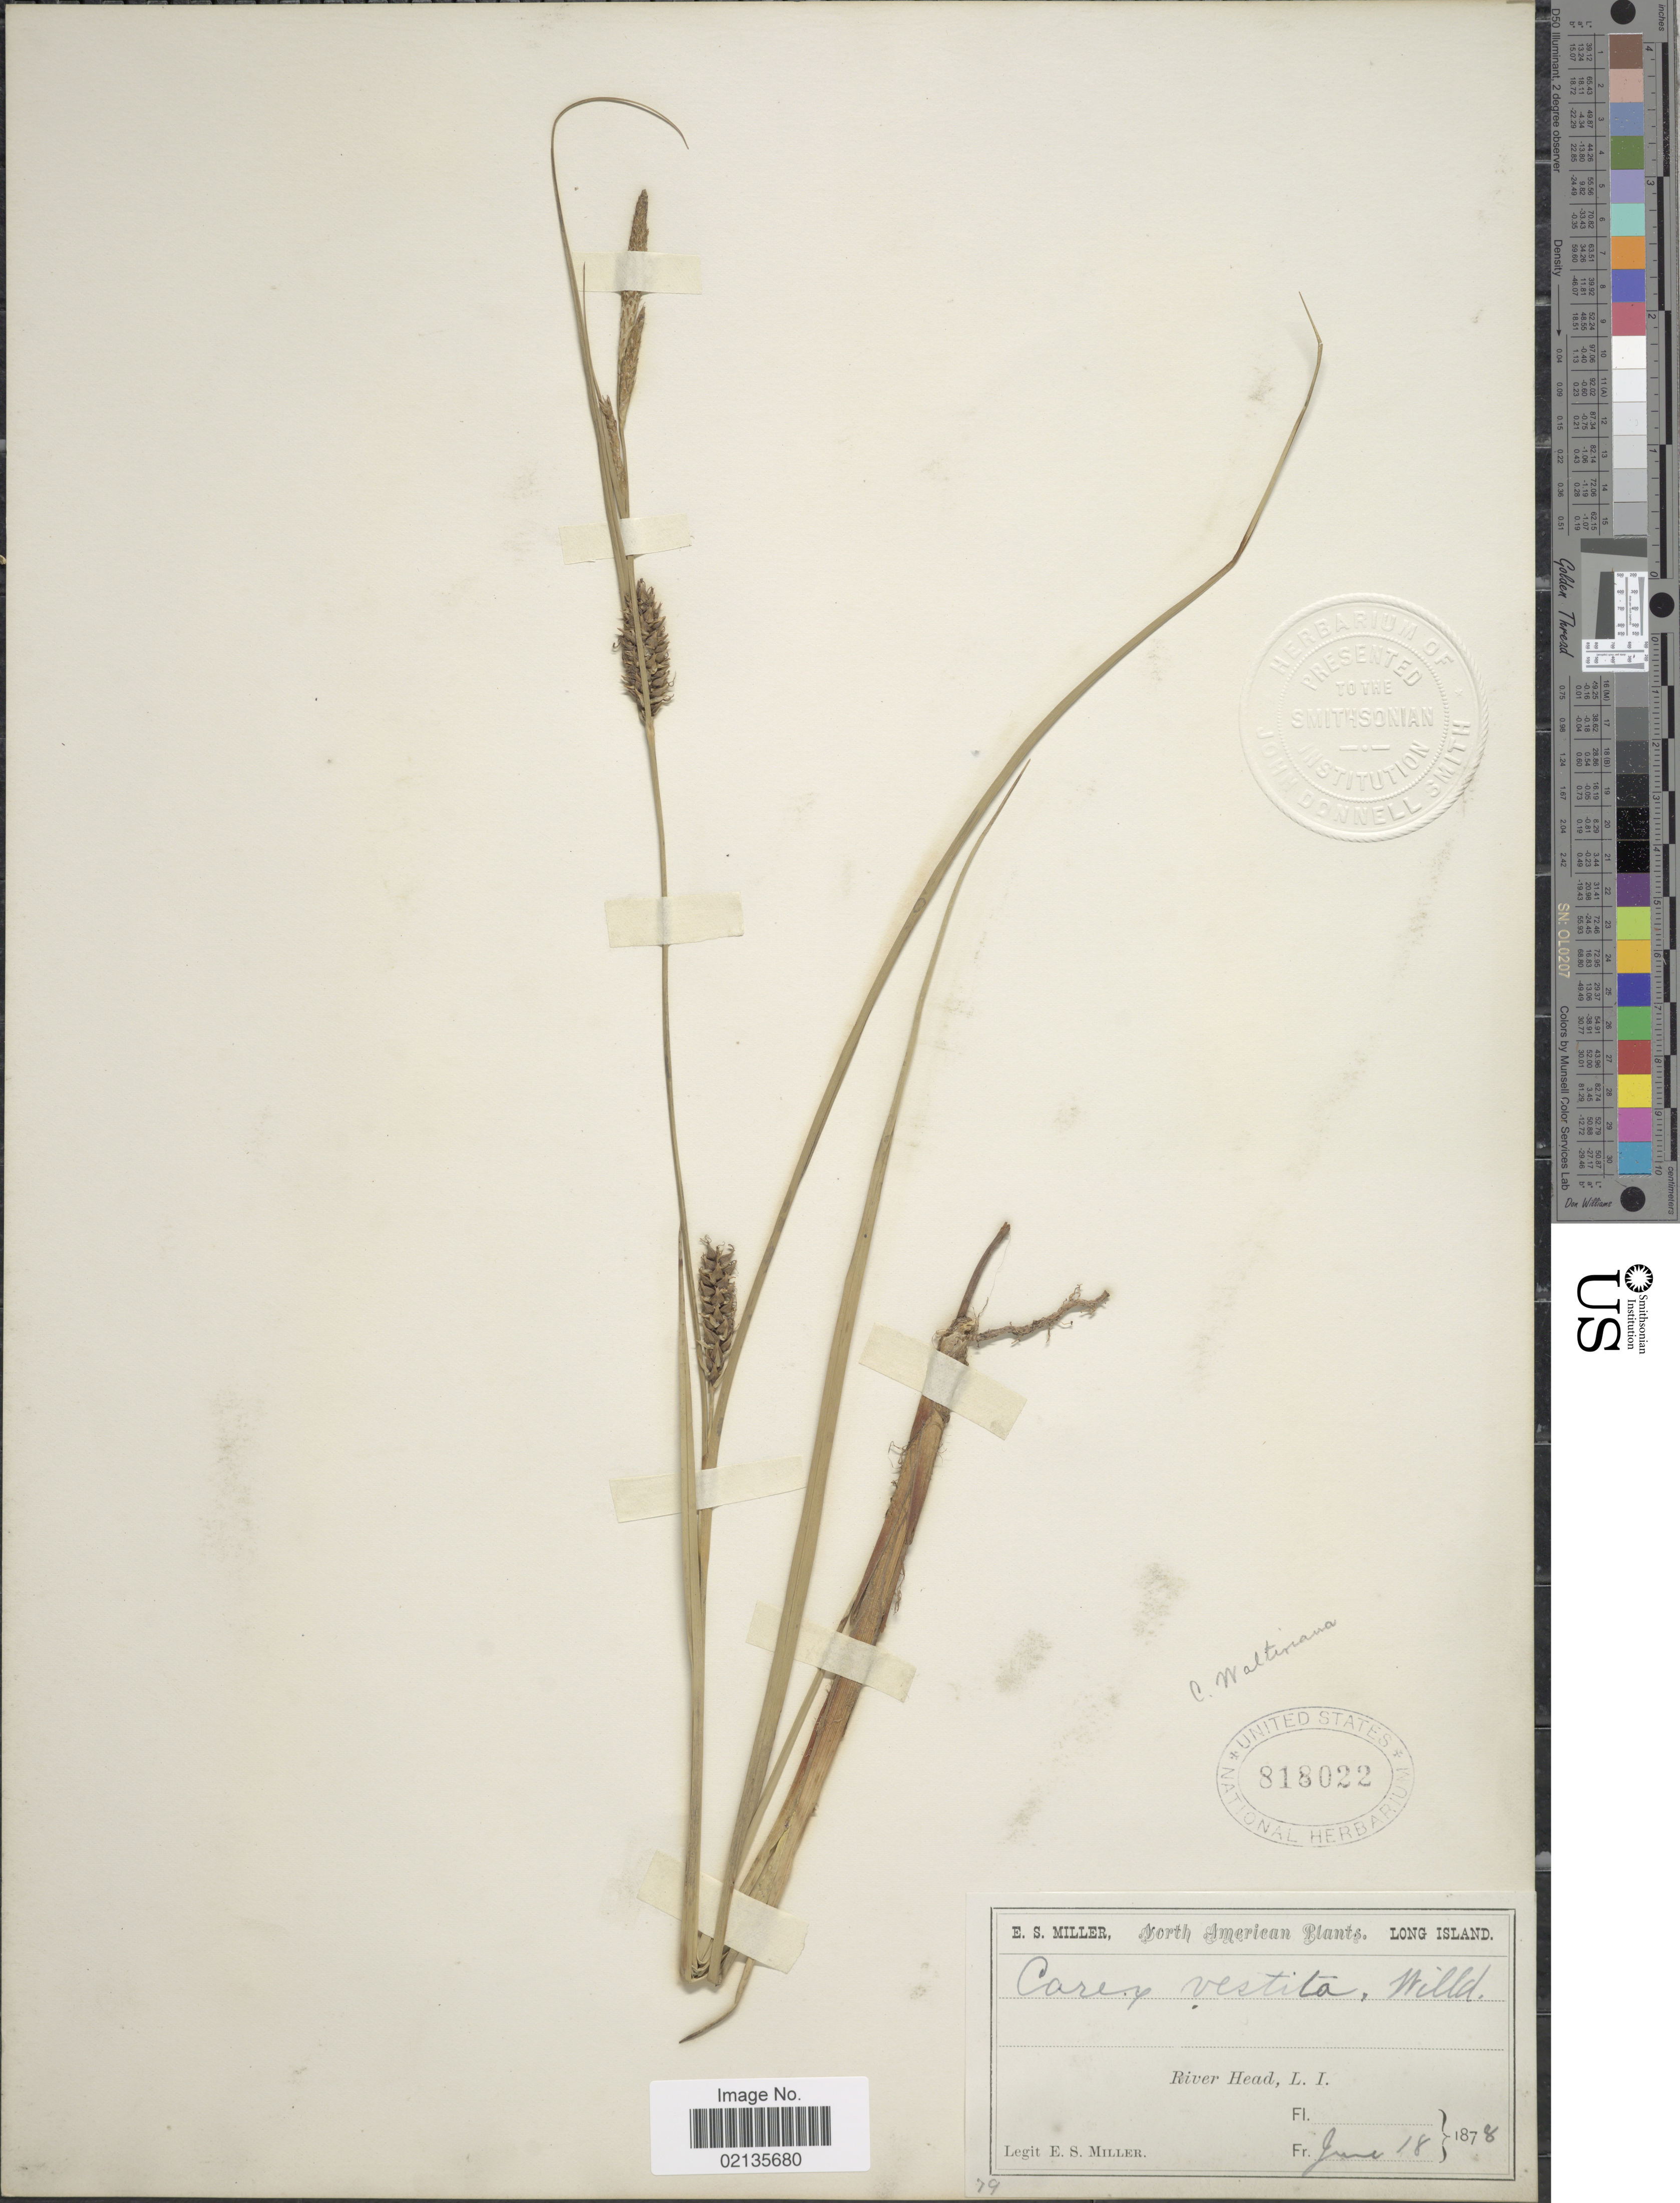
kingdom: Plantae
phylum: Tracheophyta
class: Liliopsida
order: Poales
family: Cyperaceae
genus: Carex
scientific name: Carex striata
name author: Michx.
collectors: E. S. Miller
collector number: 79?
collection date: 1878-06-18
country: United States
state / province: New York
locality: Long Island, River Head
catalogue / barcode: US 818022